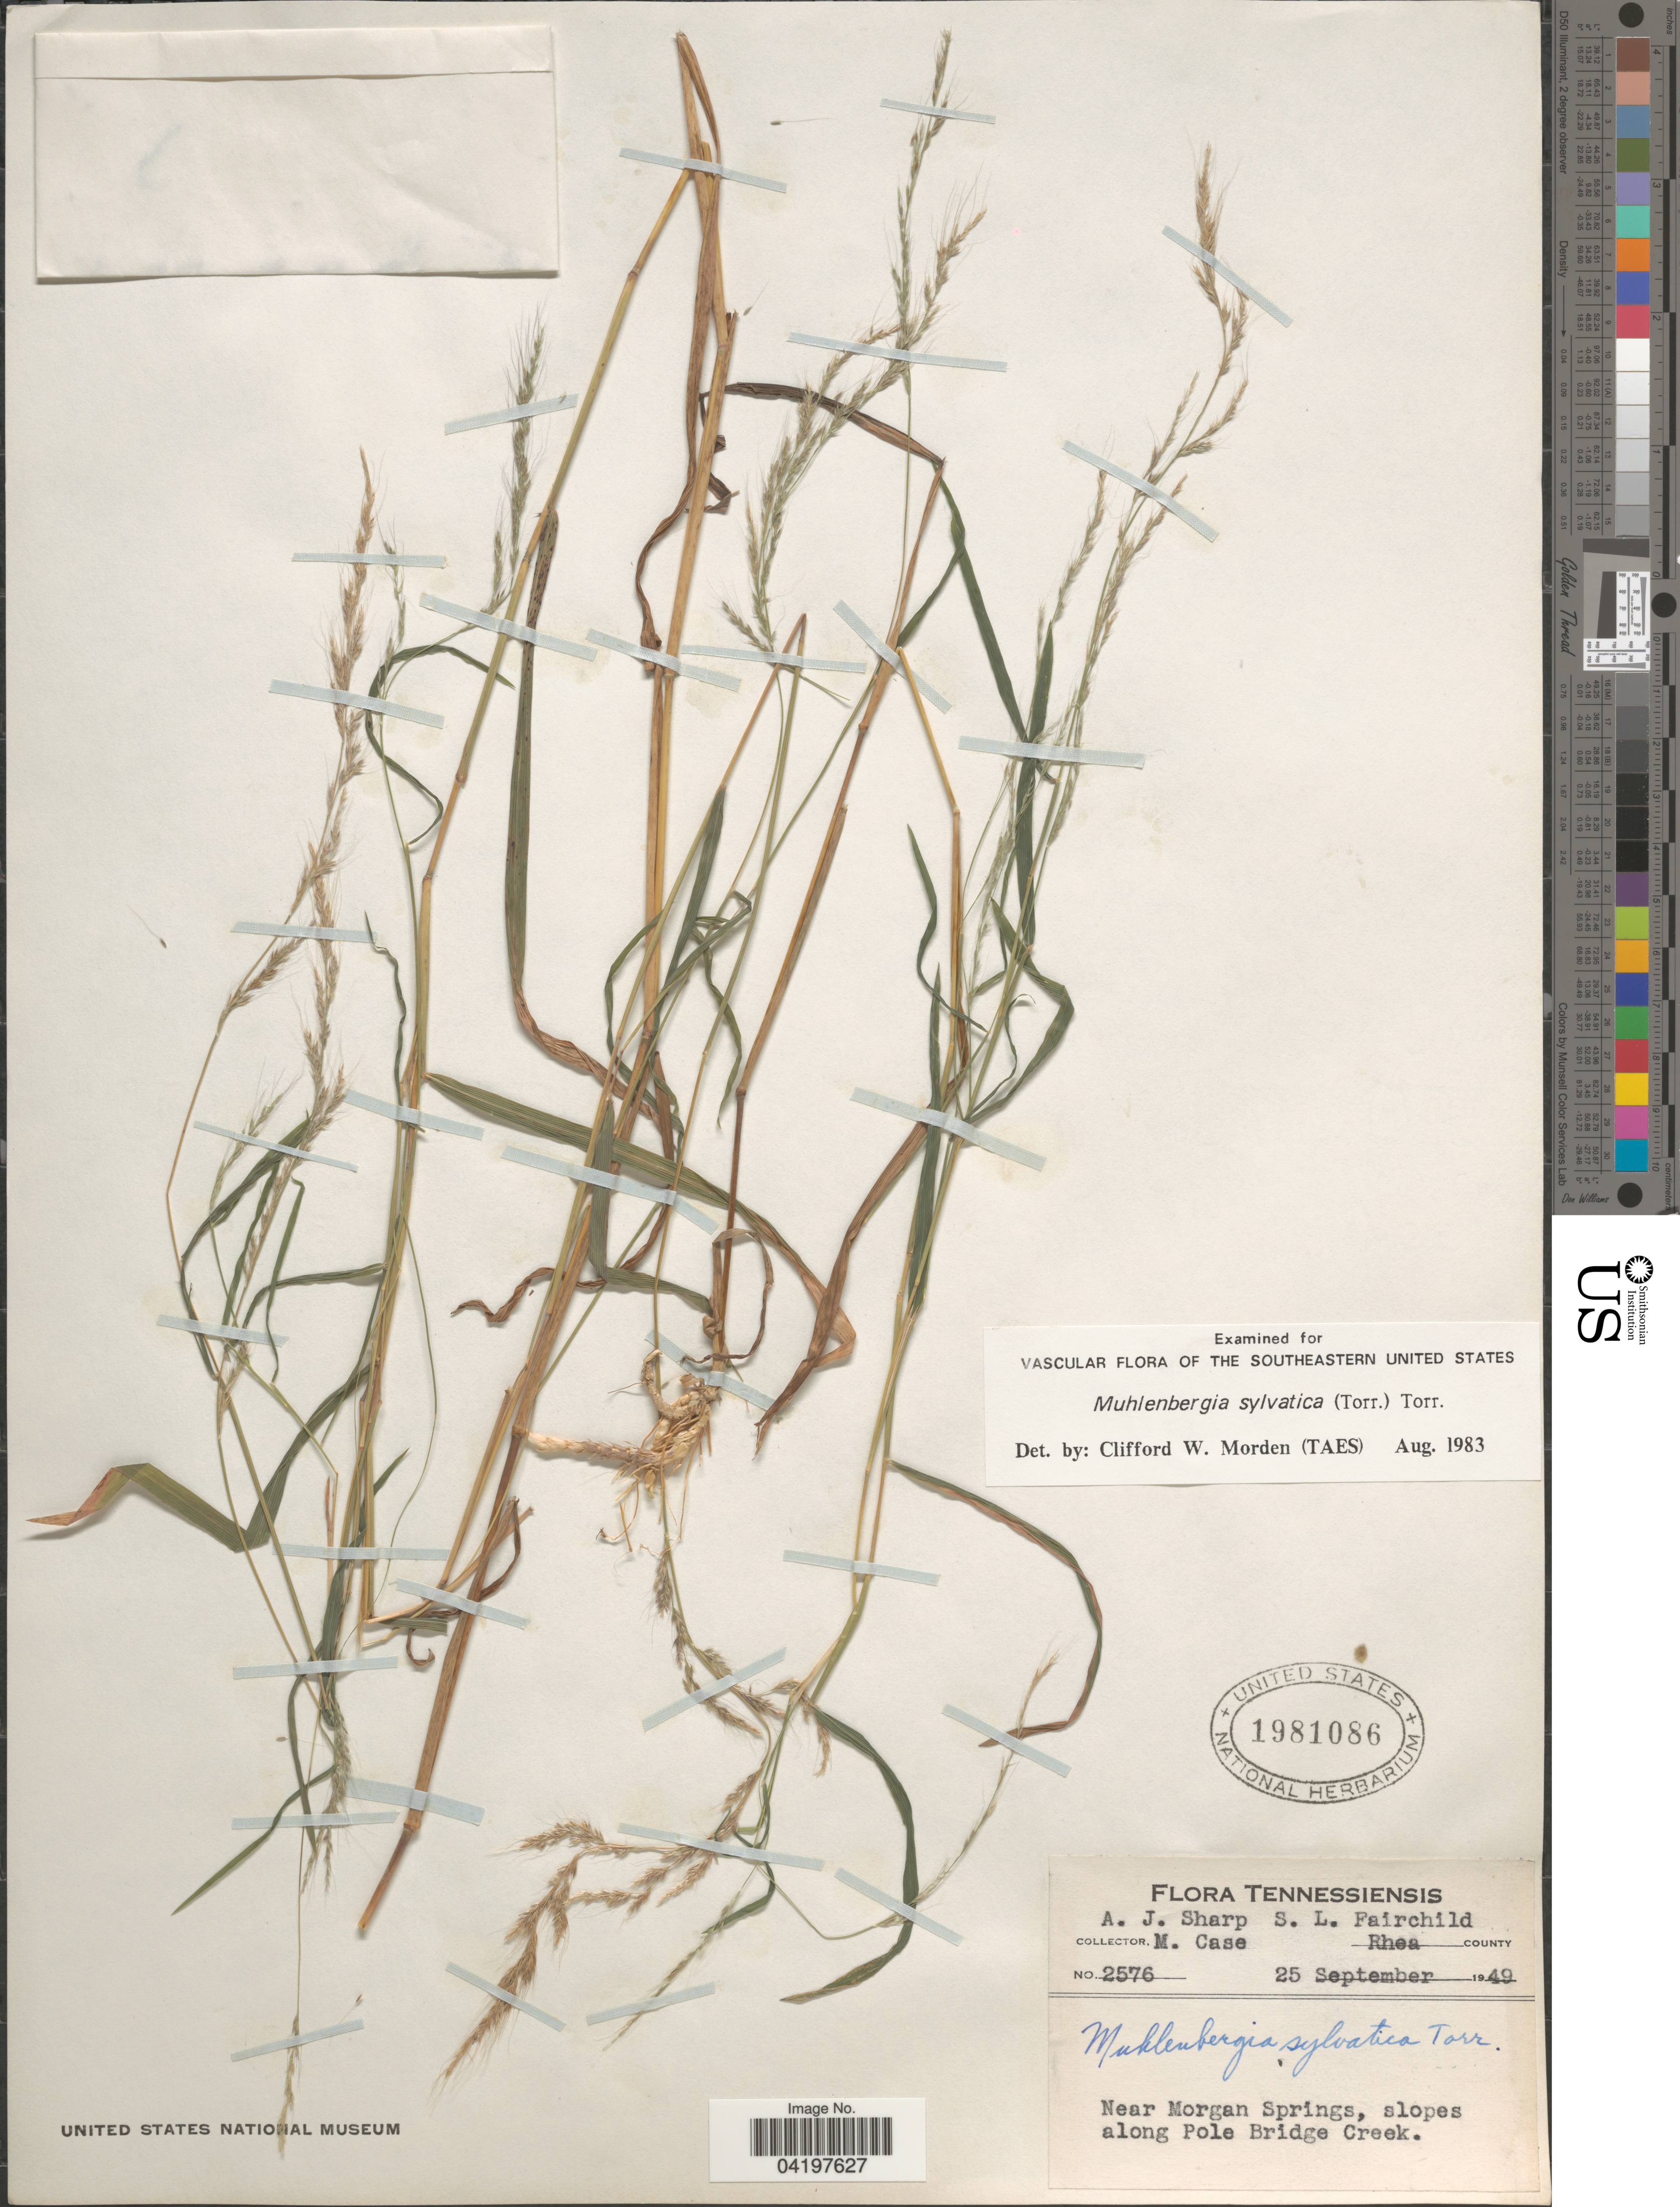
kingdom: Plantae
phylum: Tracheophyta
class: Liliopsida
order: Poales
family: Poaceae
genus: Muhlenbergia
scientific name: Muhlenbergia sylvatica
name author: (Torr.) Torr. ex A. Gray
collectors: A. J. Sharp, S. Fairchild & M. Case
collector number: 2576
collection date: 1949-09-25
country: United States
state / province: Tennessee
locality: Rhea county. Near Morgan Springs, slopes along Pole Bridge Creek.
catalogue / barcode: US 1981086